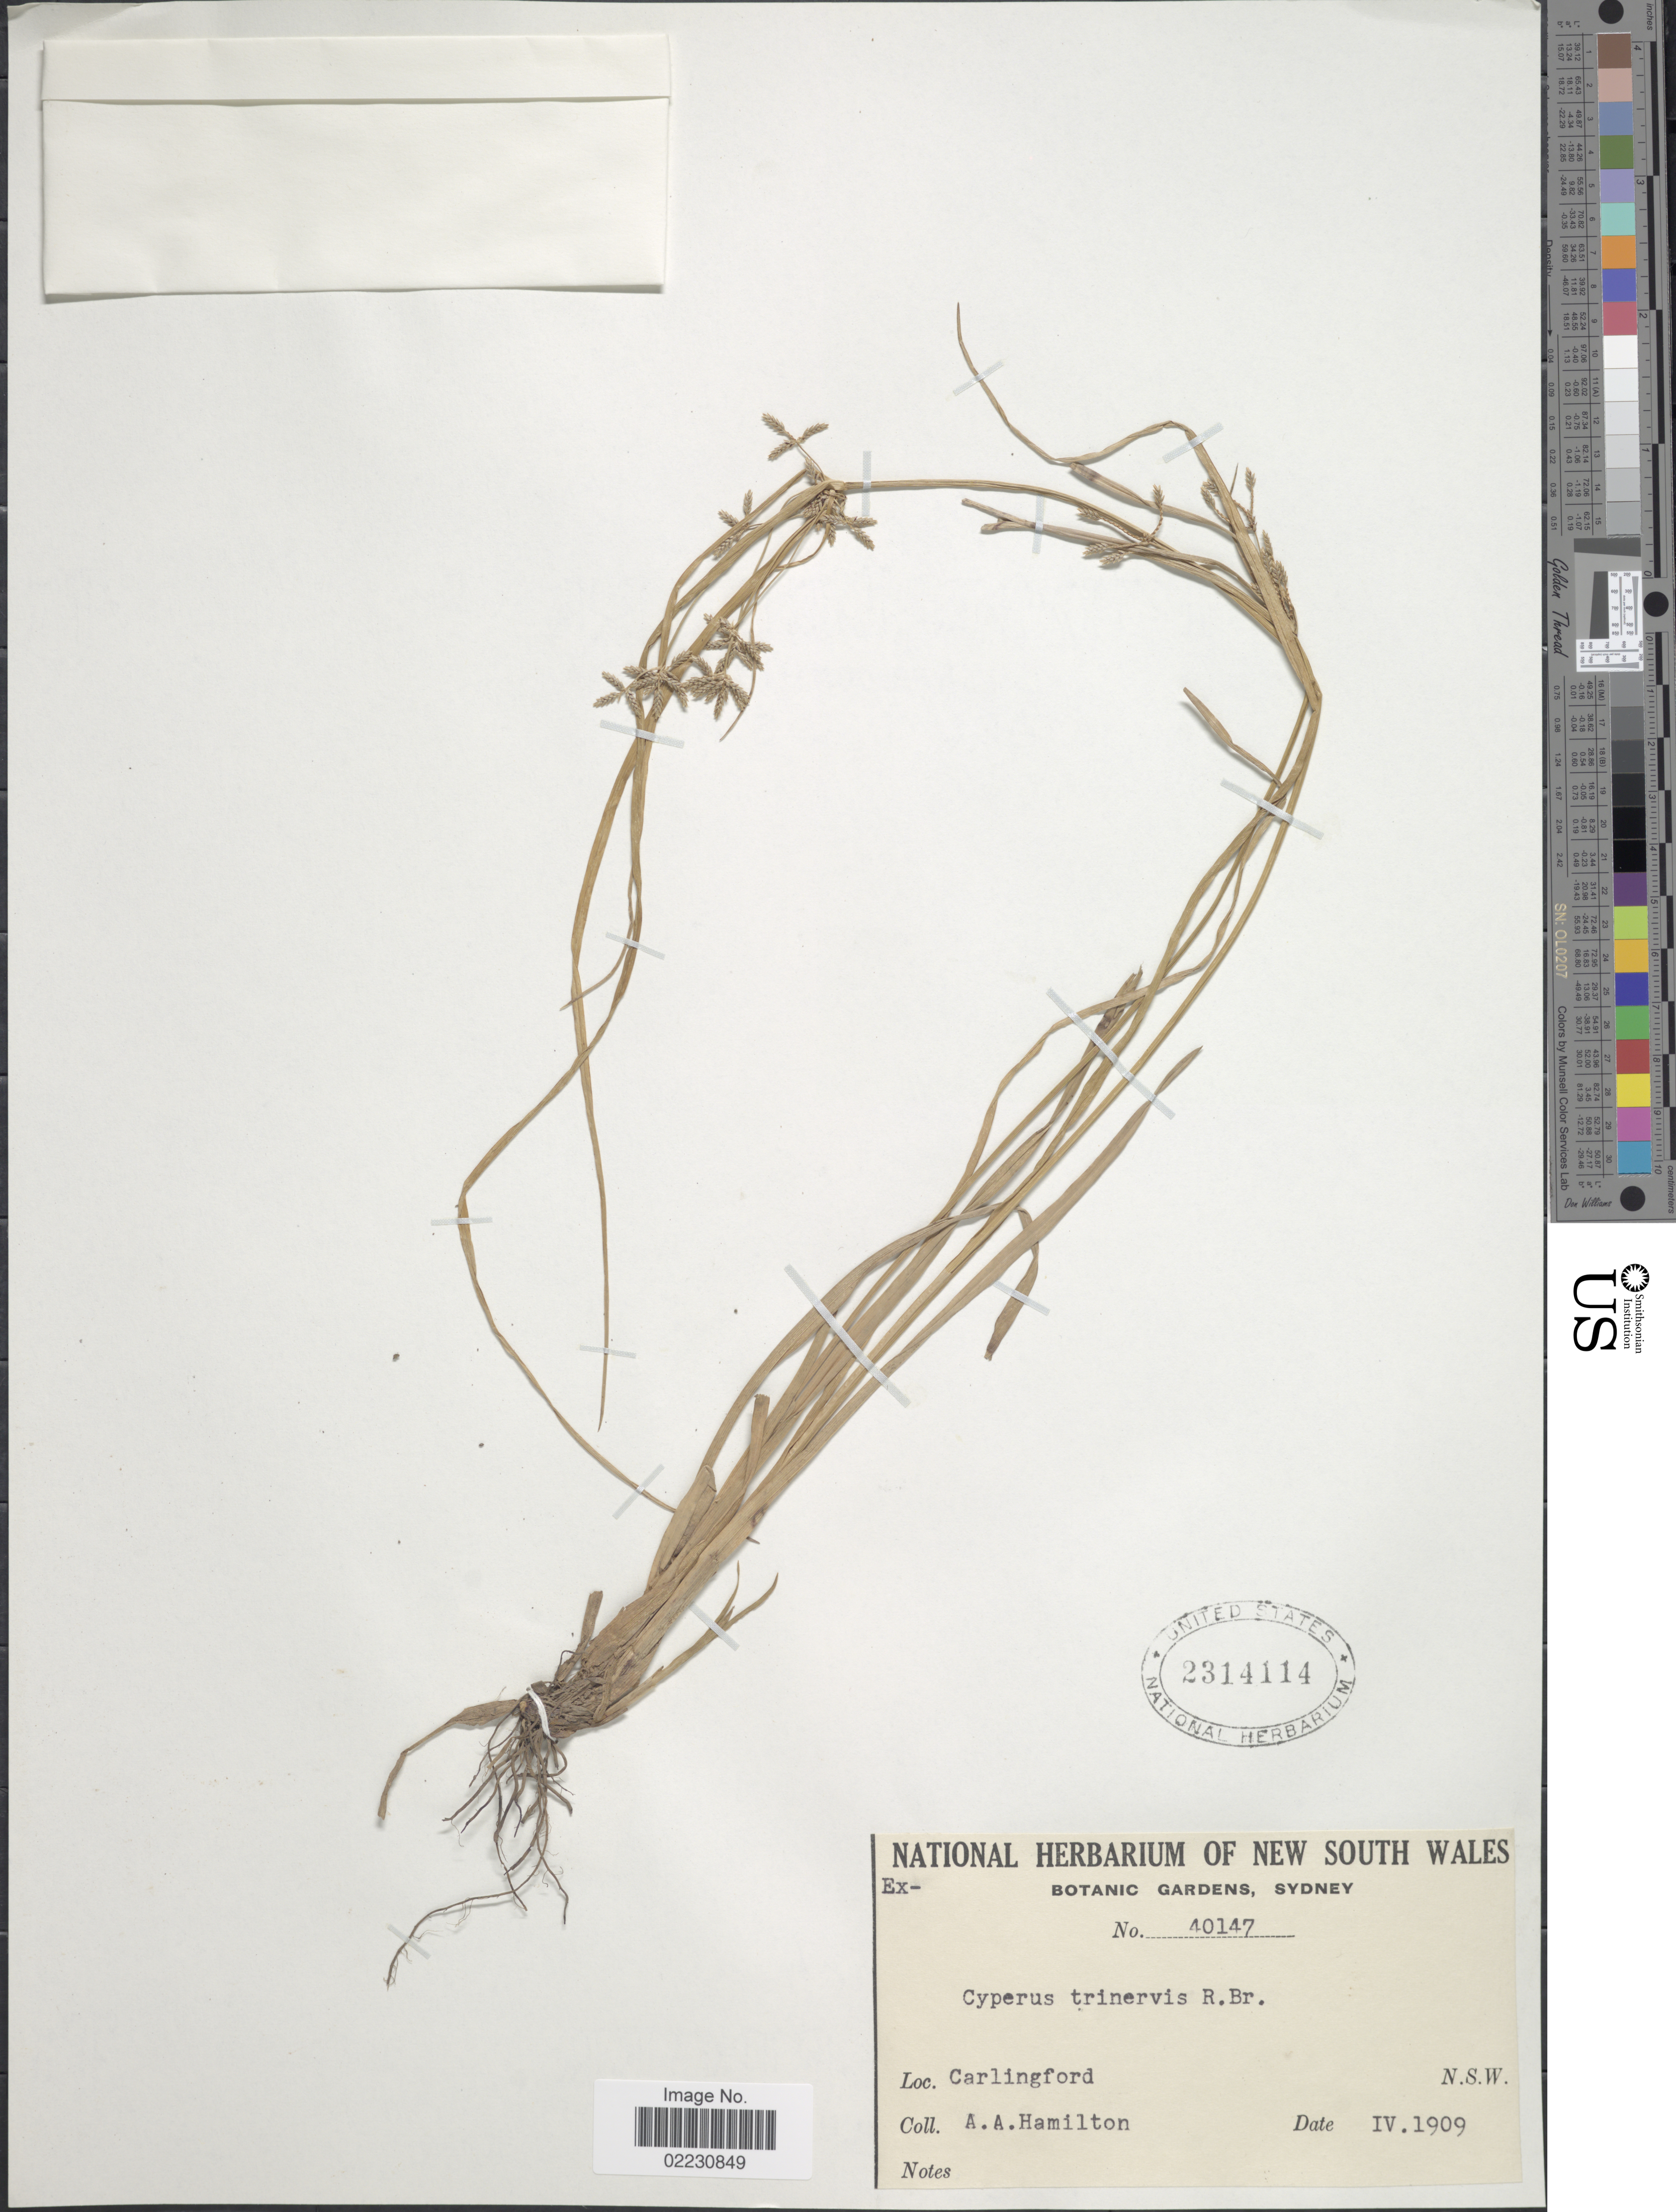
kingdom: Plantae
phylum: Tracheophyta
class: Liliopsida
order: Poales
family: Cyperaceae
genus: Cyperus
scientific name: Cyperus trinervis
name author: R. Br.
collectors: A. A. Hamilton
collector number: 40147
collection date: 1909-04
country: Australia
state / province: New South Wales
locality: Carlingford, N.S.W.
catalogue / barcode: US 2314114